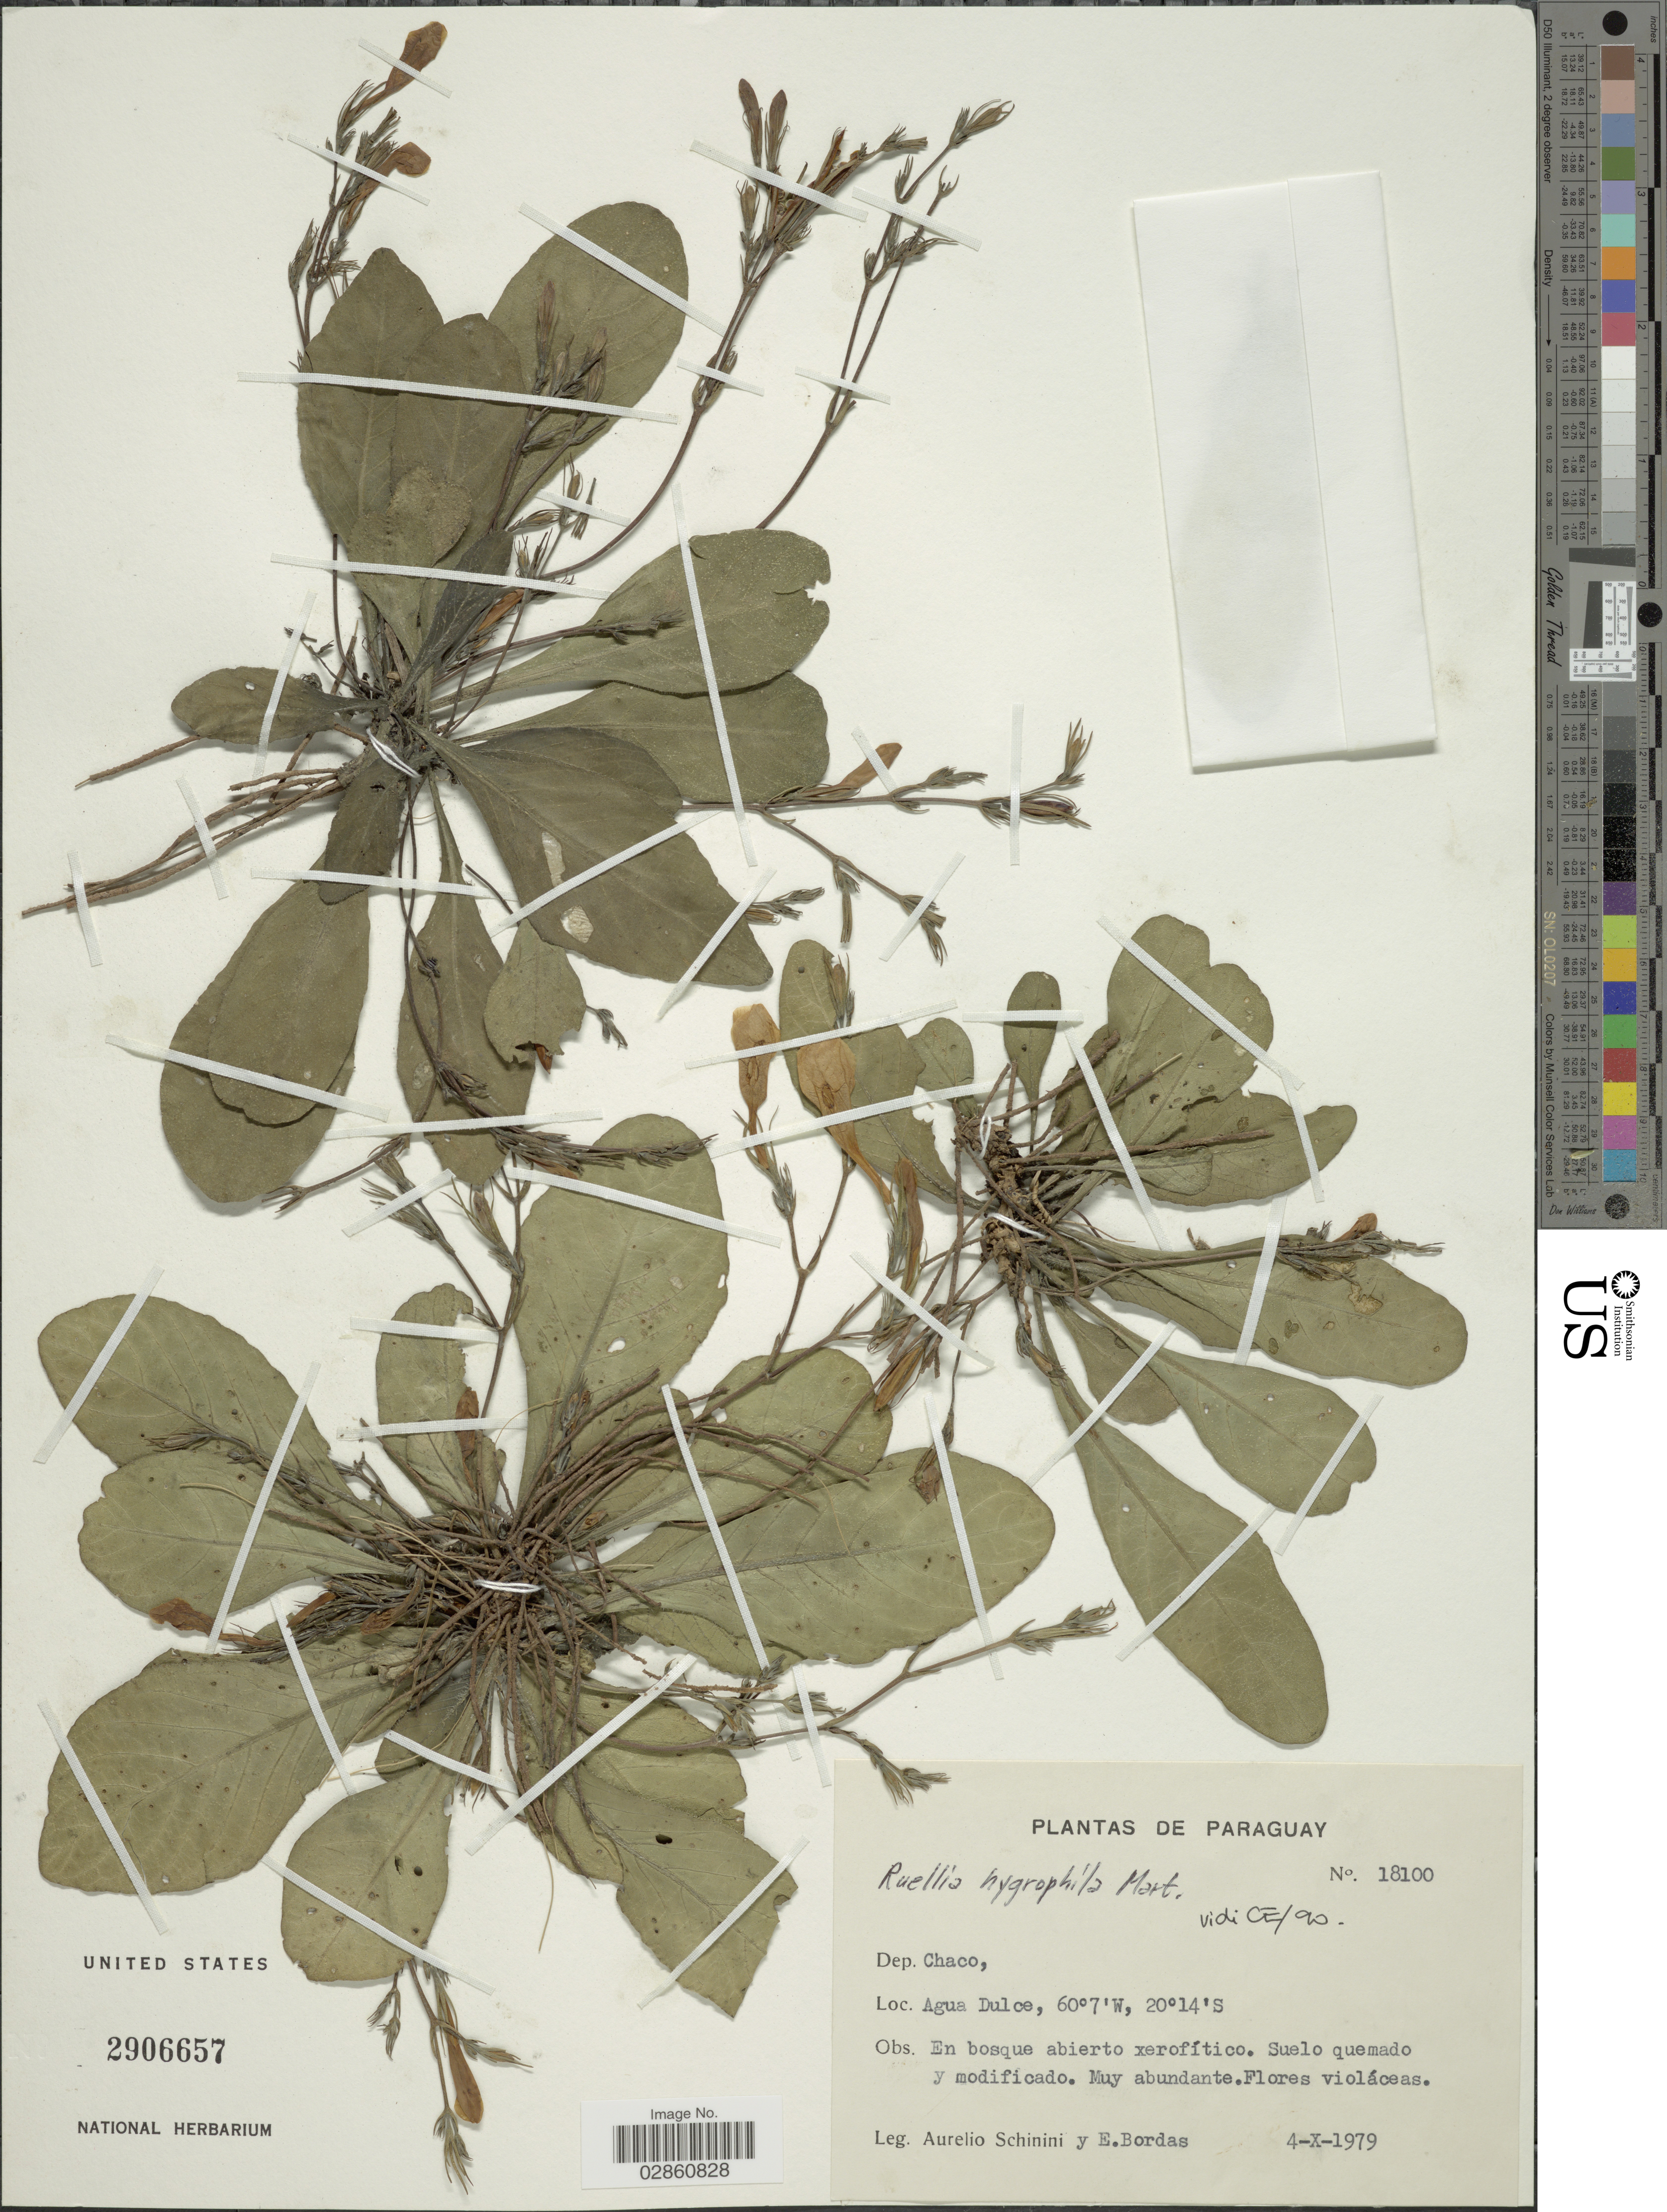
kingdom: Plantae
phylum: Tracheophyta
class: Magnoliopsida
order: Lamiales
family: Acanthaceae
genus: Ruellia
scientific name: Ruellia hygrophila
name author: Mart.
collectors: A. Schinini & E. Bordas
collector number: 18100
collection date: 1979-10-04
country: Paraguay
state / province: Alto Paraguay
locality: Dep. Chaco, Agua Dulce.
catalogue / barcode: US 2906657